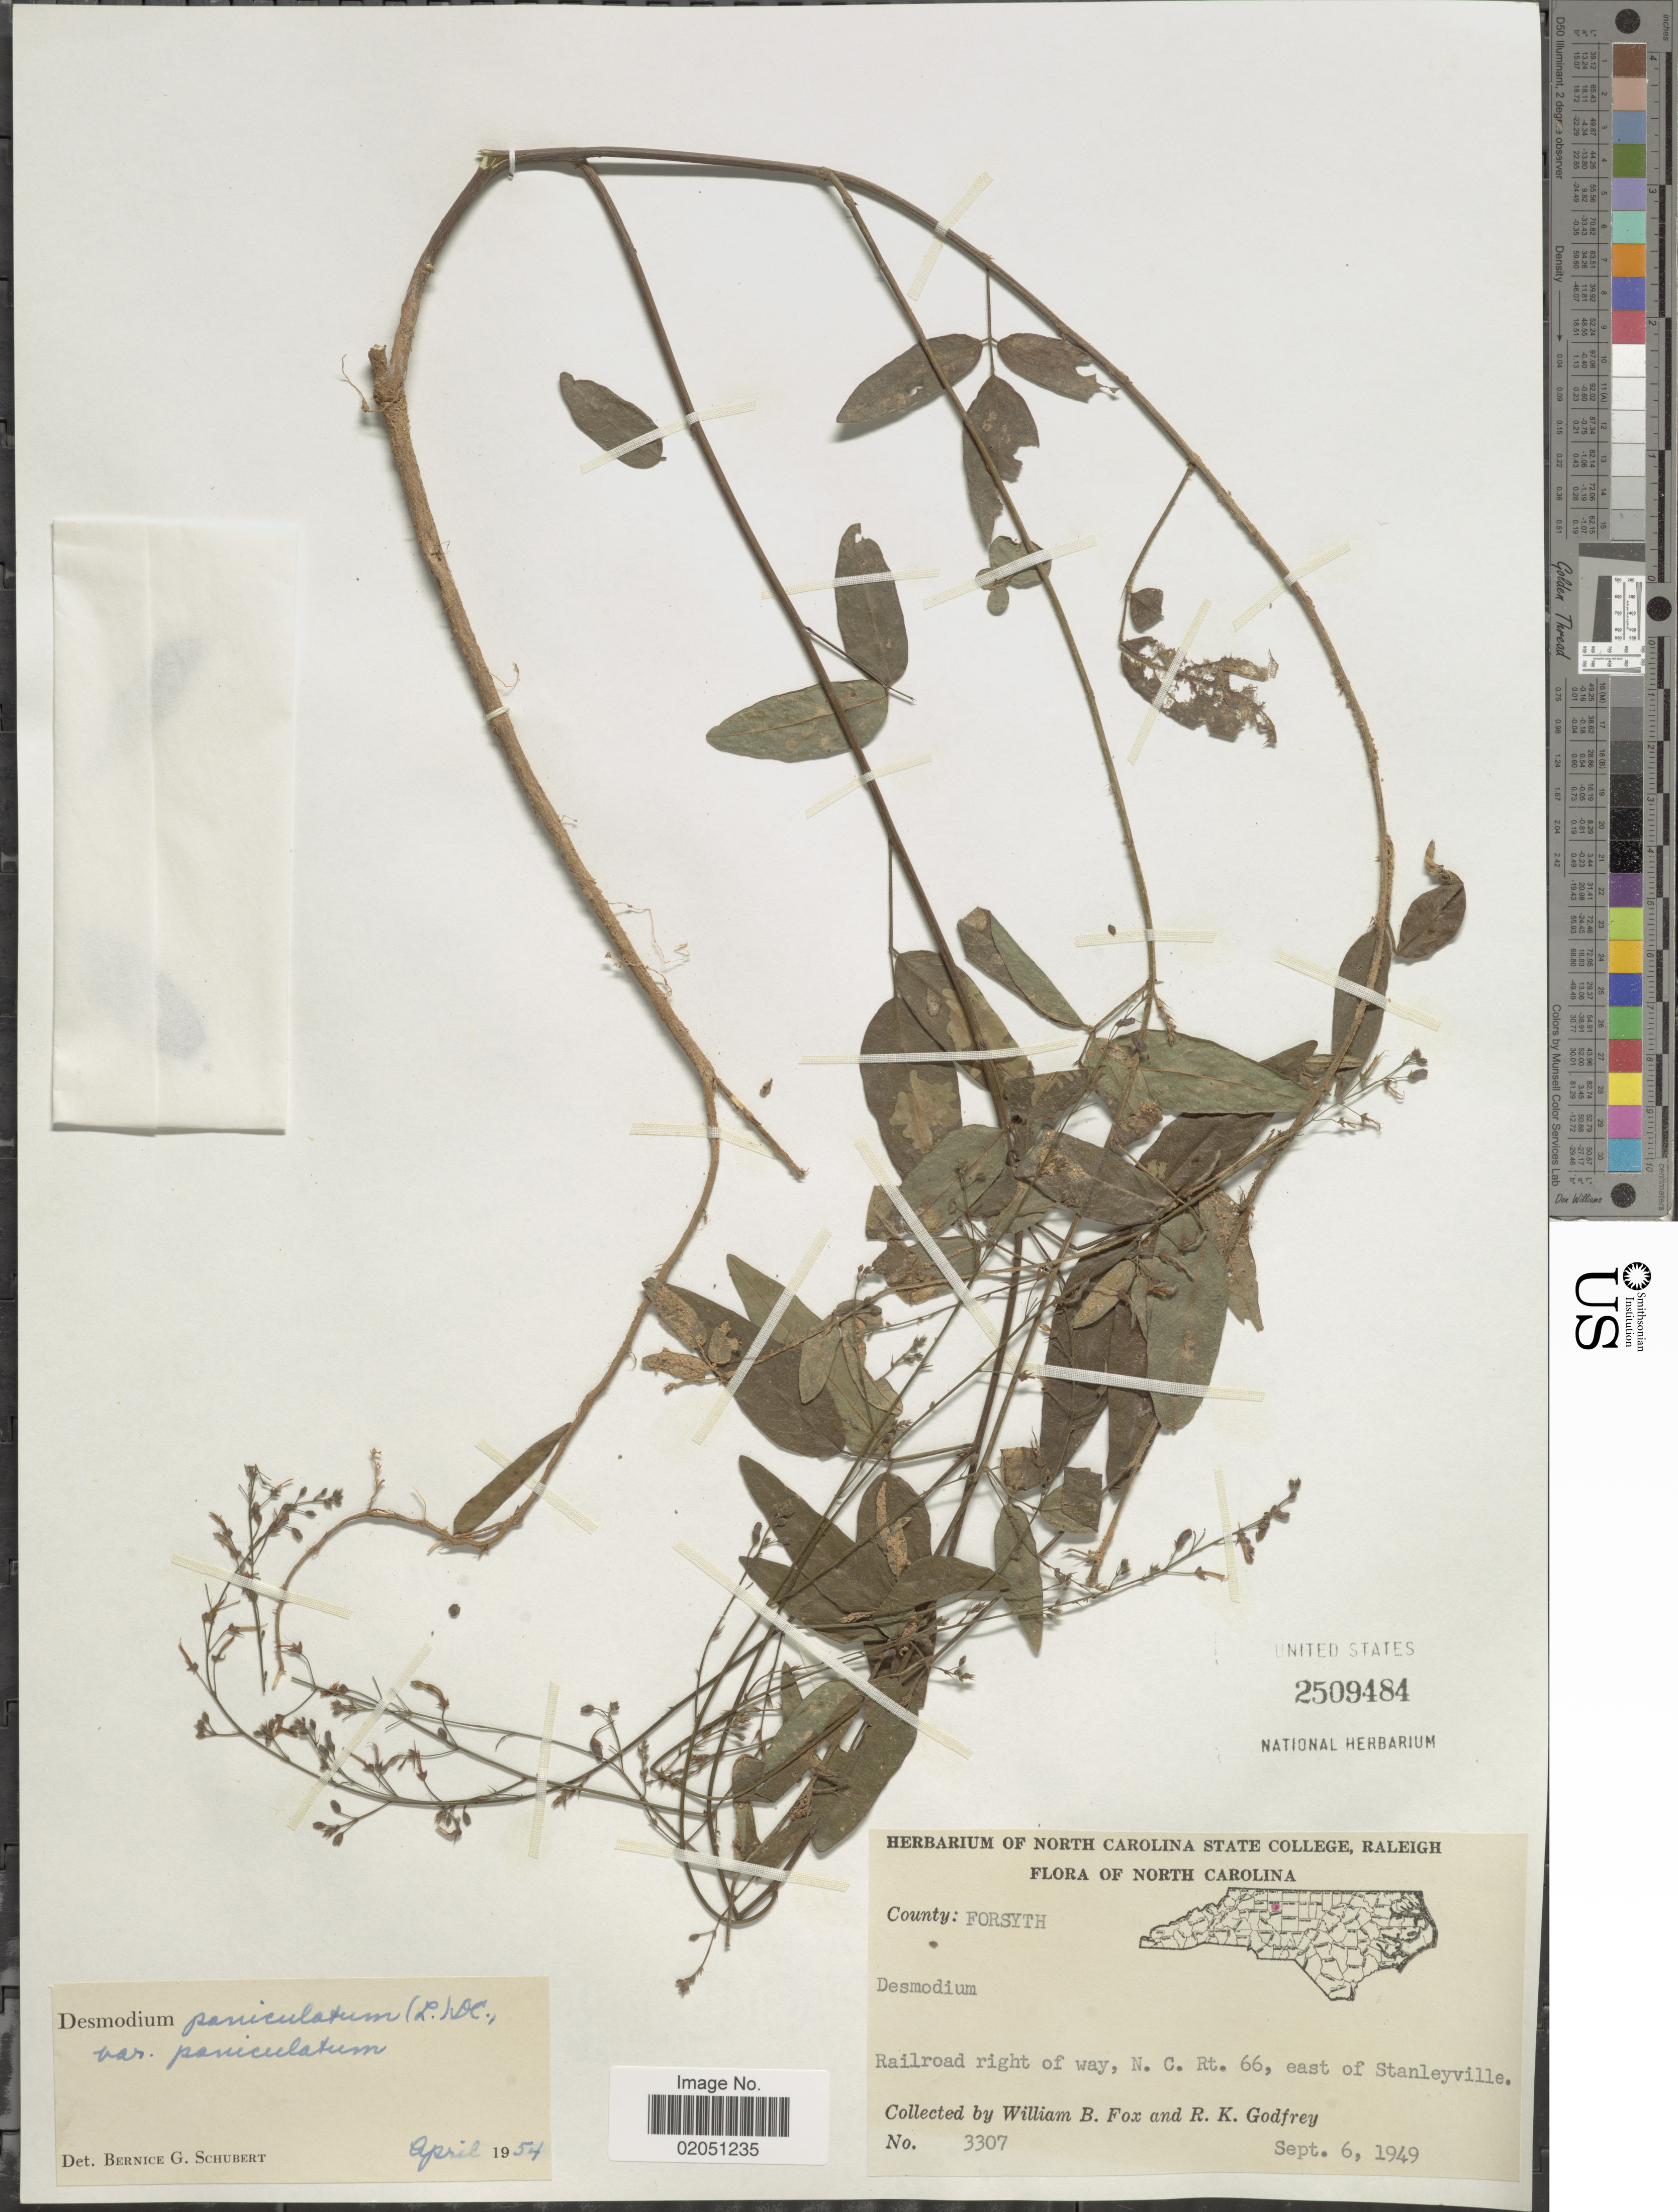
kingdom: Plantae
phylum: Tracheophyta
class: Magnoliopsida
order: Fabales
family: Fabaceae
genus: Desmodium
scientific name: Desmodium paniculatum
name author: (L.) DC.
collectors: W. B. Fox & R. K. Godfrey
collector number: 3307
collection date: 1949-09-06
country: United States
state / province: North Carolina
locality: County: Forsyth, Railroad right of way, N.C. Rt 66, east of Stanleyville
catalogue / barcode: US 2509484